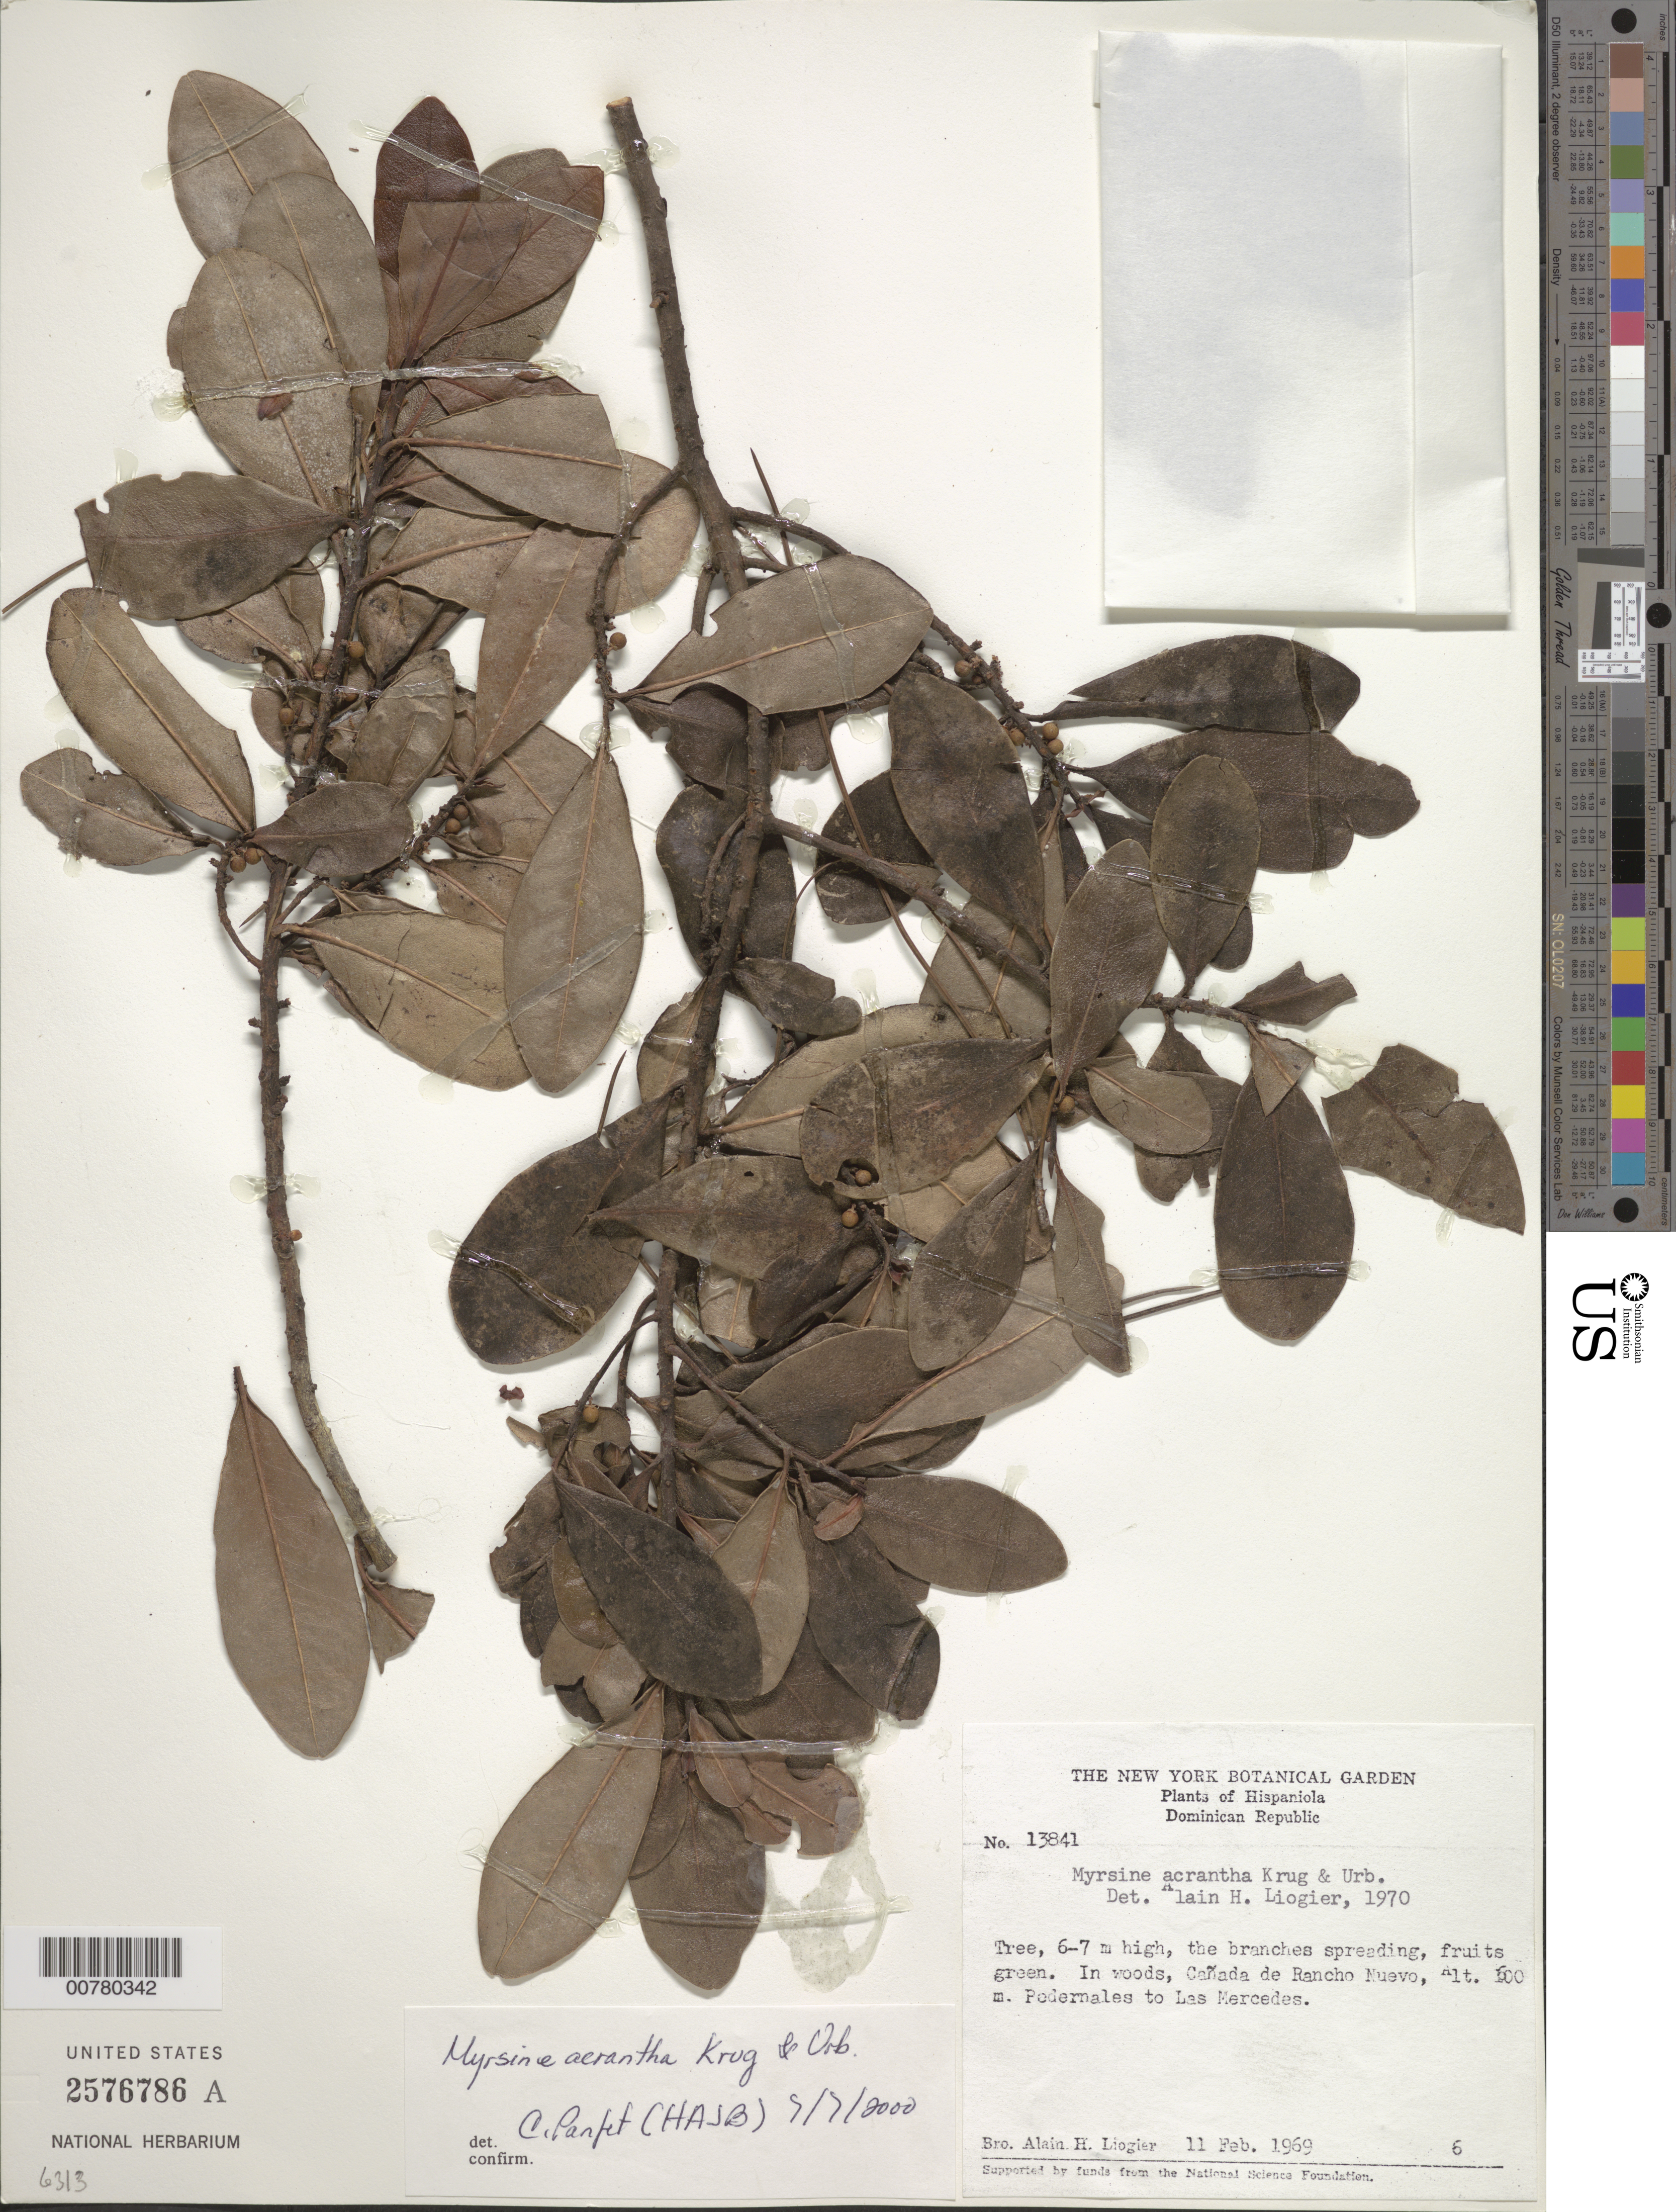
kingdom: Plantae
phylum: Tracheophyta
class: Magnoliopsida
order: Ericales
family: Primulaceae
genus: Myrsine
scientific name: Myrsine acrantha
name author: Krug & Urb.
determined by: Panfet, C.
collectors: A. H. Liogier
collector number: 13841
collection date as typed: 11 Feb 1969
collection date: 1969-02-11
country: Dominican Republic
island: Hispaniola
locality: Pedernales to Las Mercedes, Cañada de Rancho Nuevo.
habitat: In woods.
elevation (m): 600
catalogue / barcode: US 2576786A